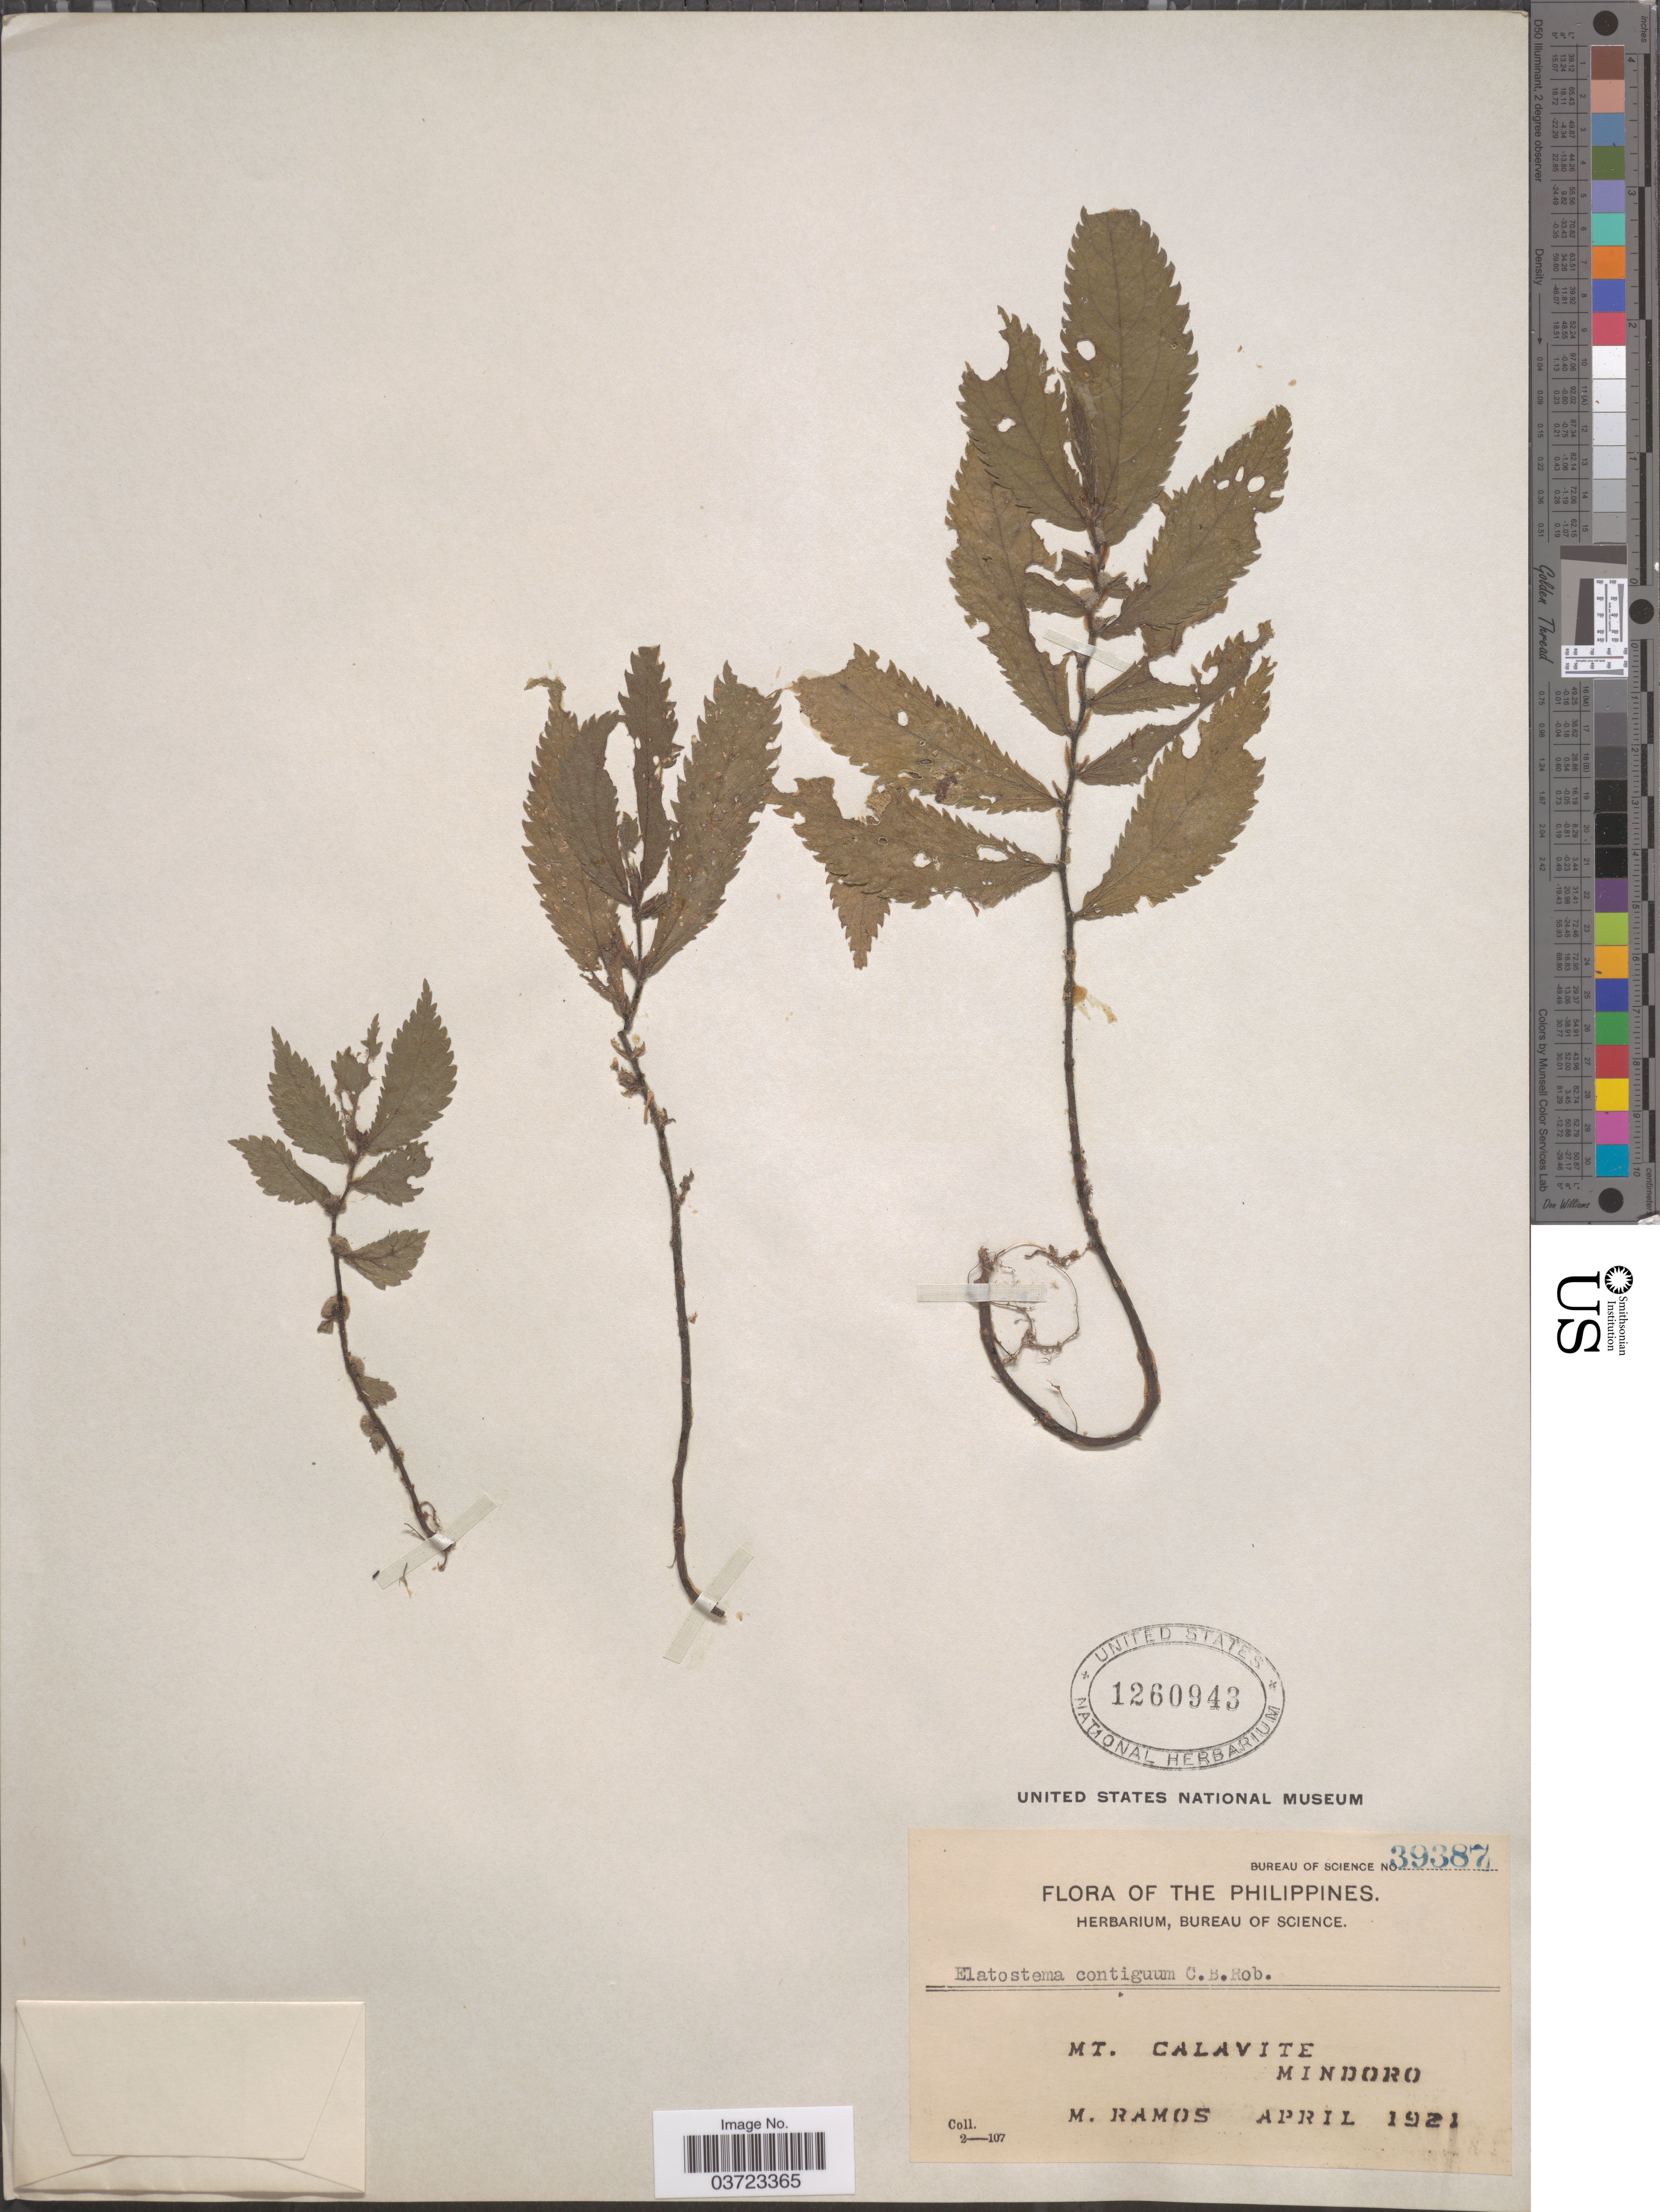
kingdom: Plantae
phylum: Tracheophyta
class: Magnoliopsida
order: Rosales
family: Urticaceae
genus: Elatostema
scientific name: Elatostema contiguum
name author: C.B. Rob.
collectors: M. Ramos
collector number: Bureau of Science 39387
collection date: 1921-04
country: Philippines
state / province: Mimaropa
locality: Mt. Calavite. Mindoro.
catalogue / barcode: US 1260943